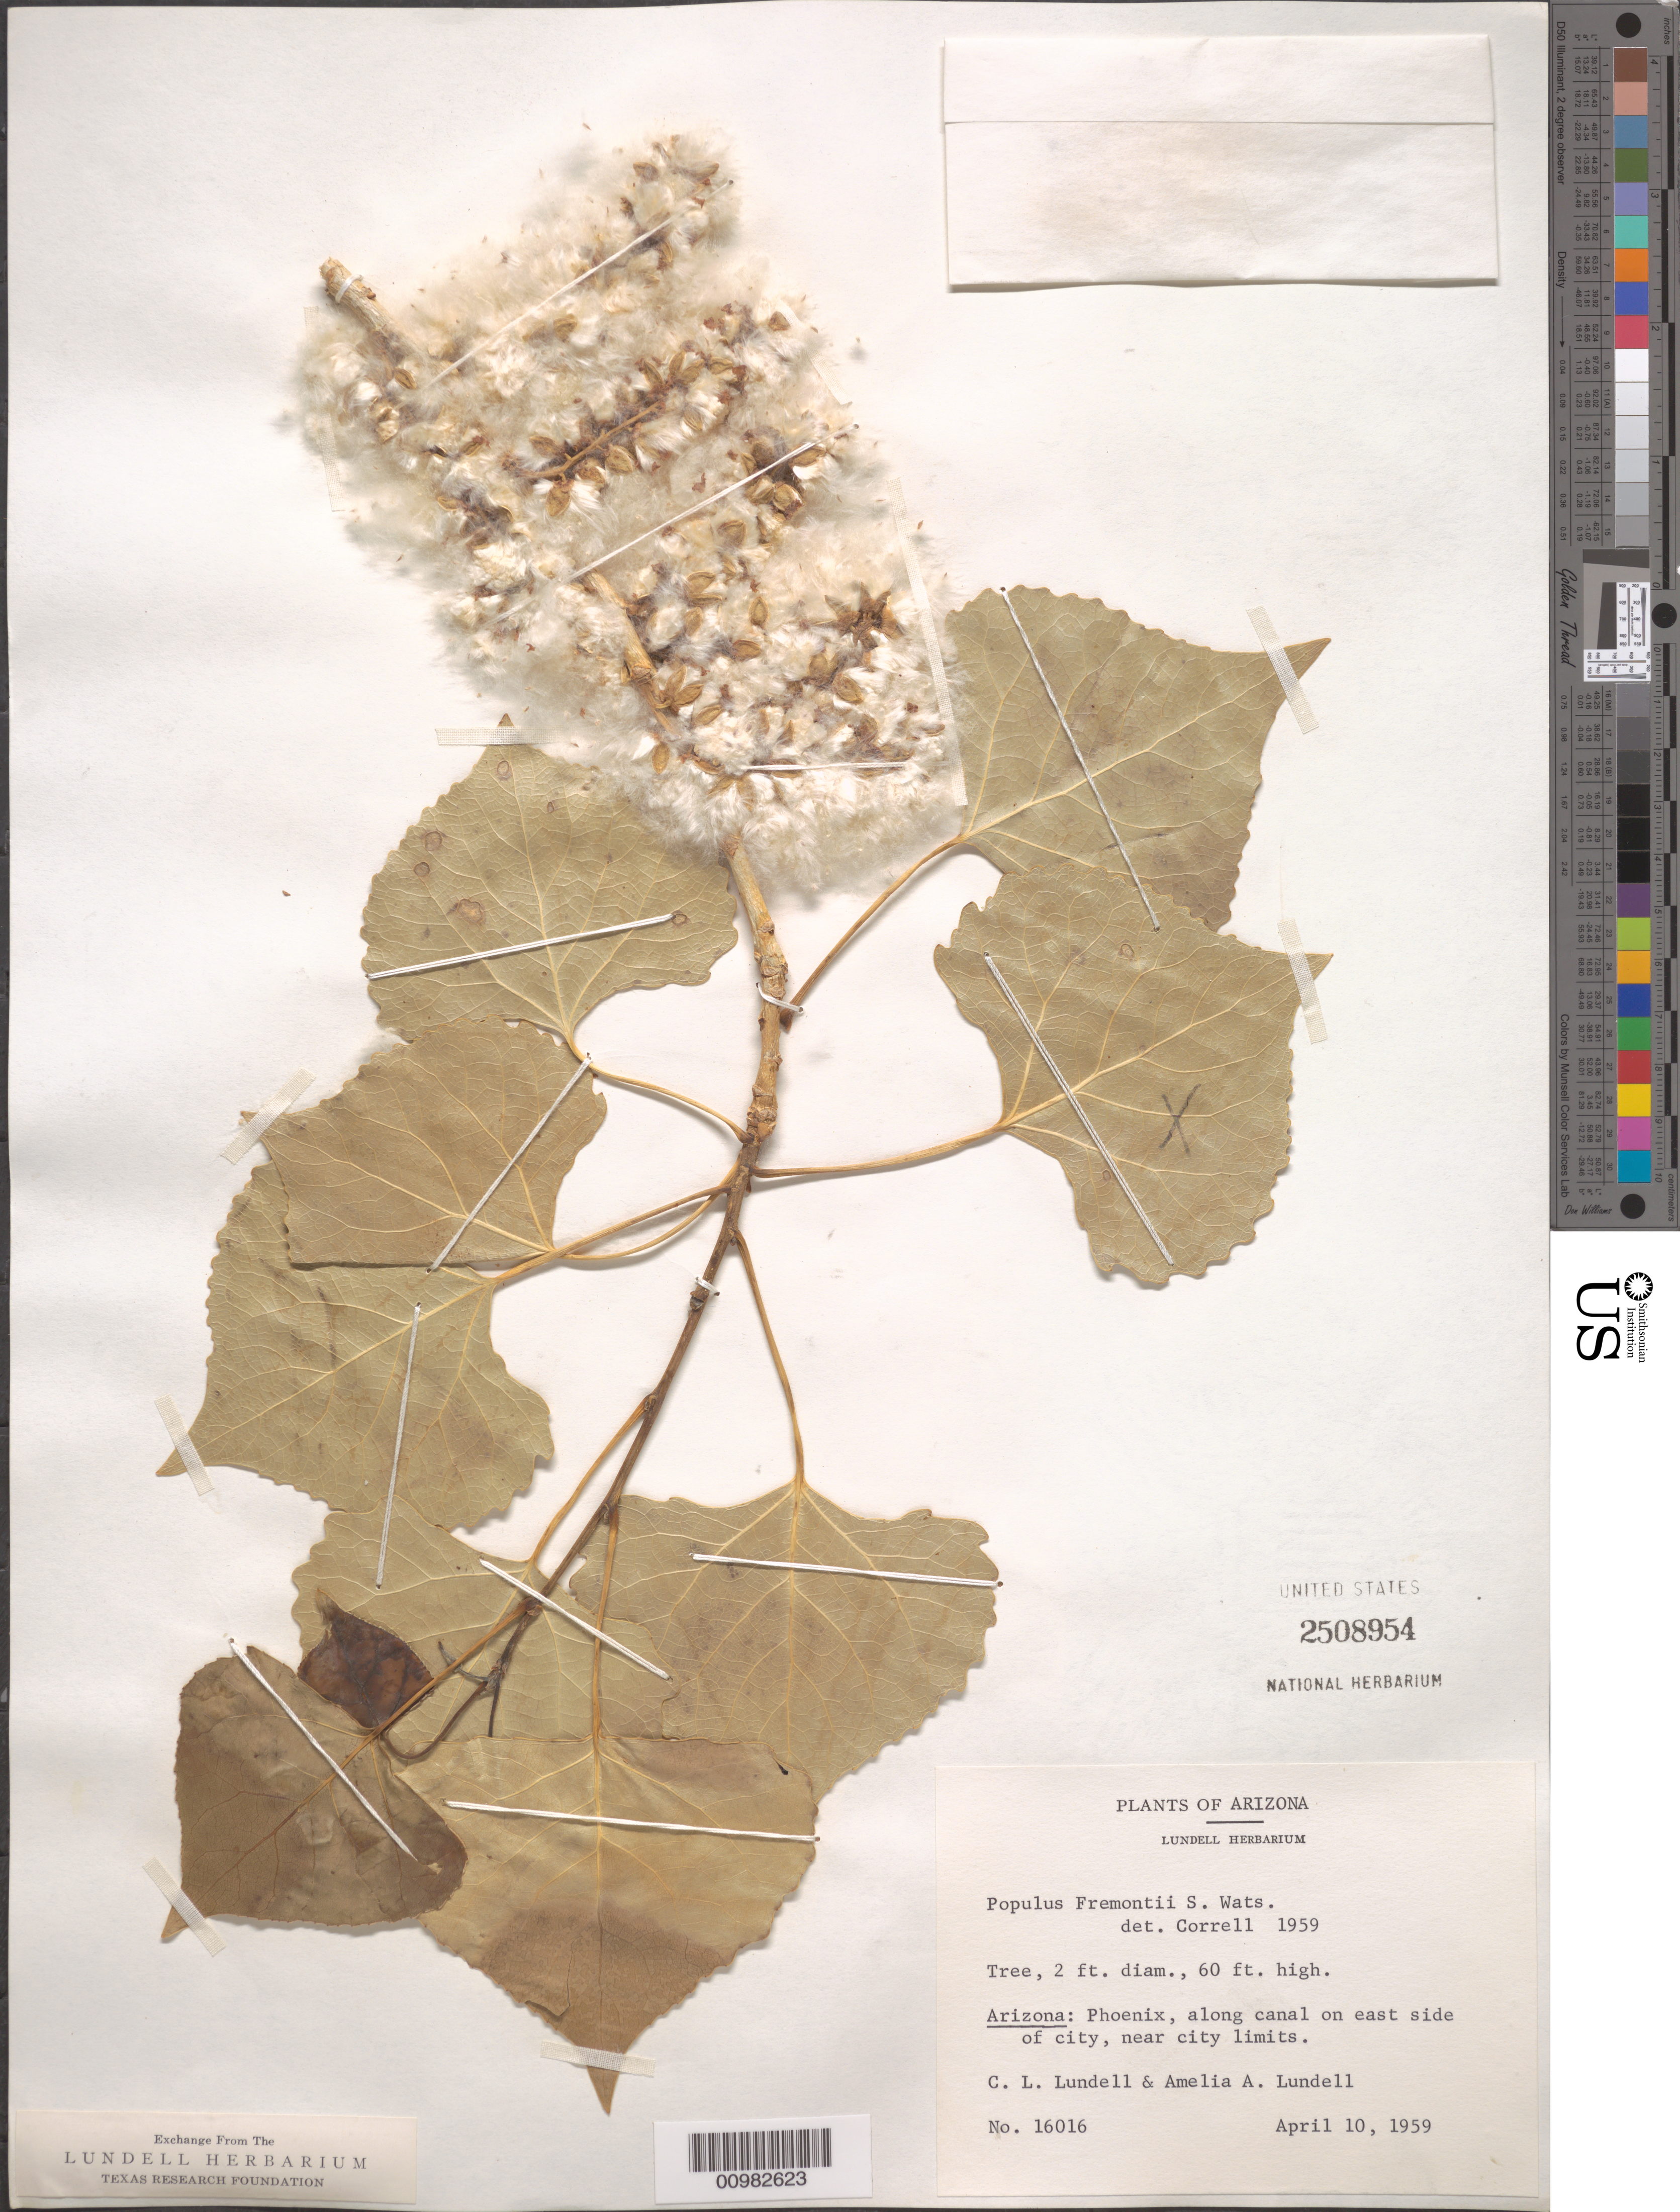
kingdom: Plantae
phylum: Tracheophyta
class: Magnoliopsida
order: Malpighiales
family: Salicaceae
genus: Populus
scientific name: Populus fremontii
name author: S. Watson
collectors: C. L. Lundell & A. A. Lundell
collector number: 16016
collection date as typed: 10 Apr 1959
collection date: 1959-04-10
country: United States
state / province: Arizona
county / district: Maricopa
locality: Phoenix, along canal on east side of city, near city limits.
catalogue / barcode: US 2508954